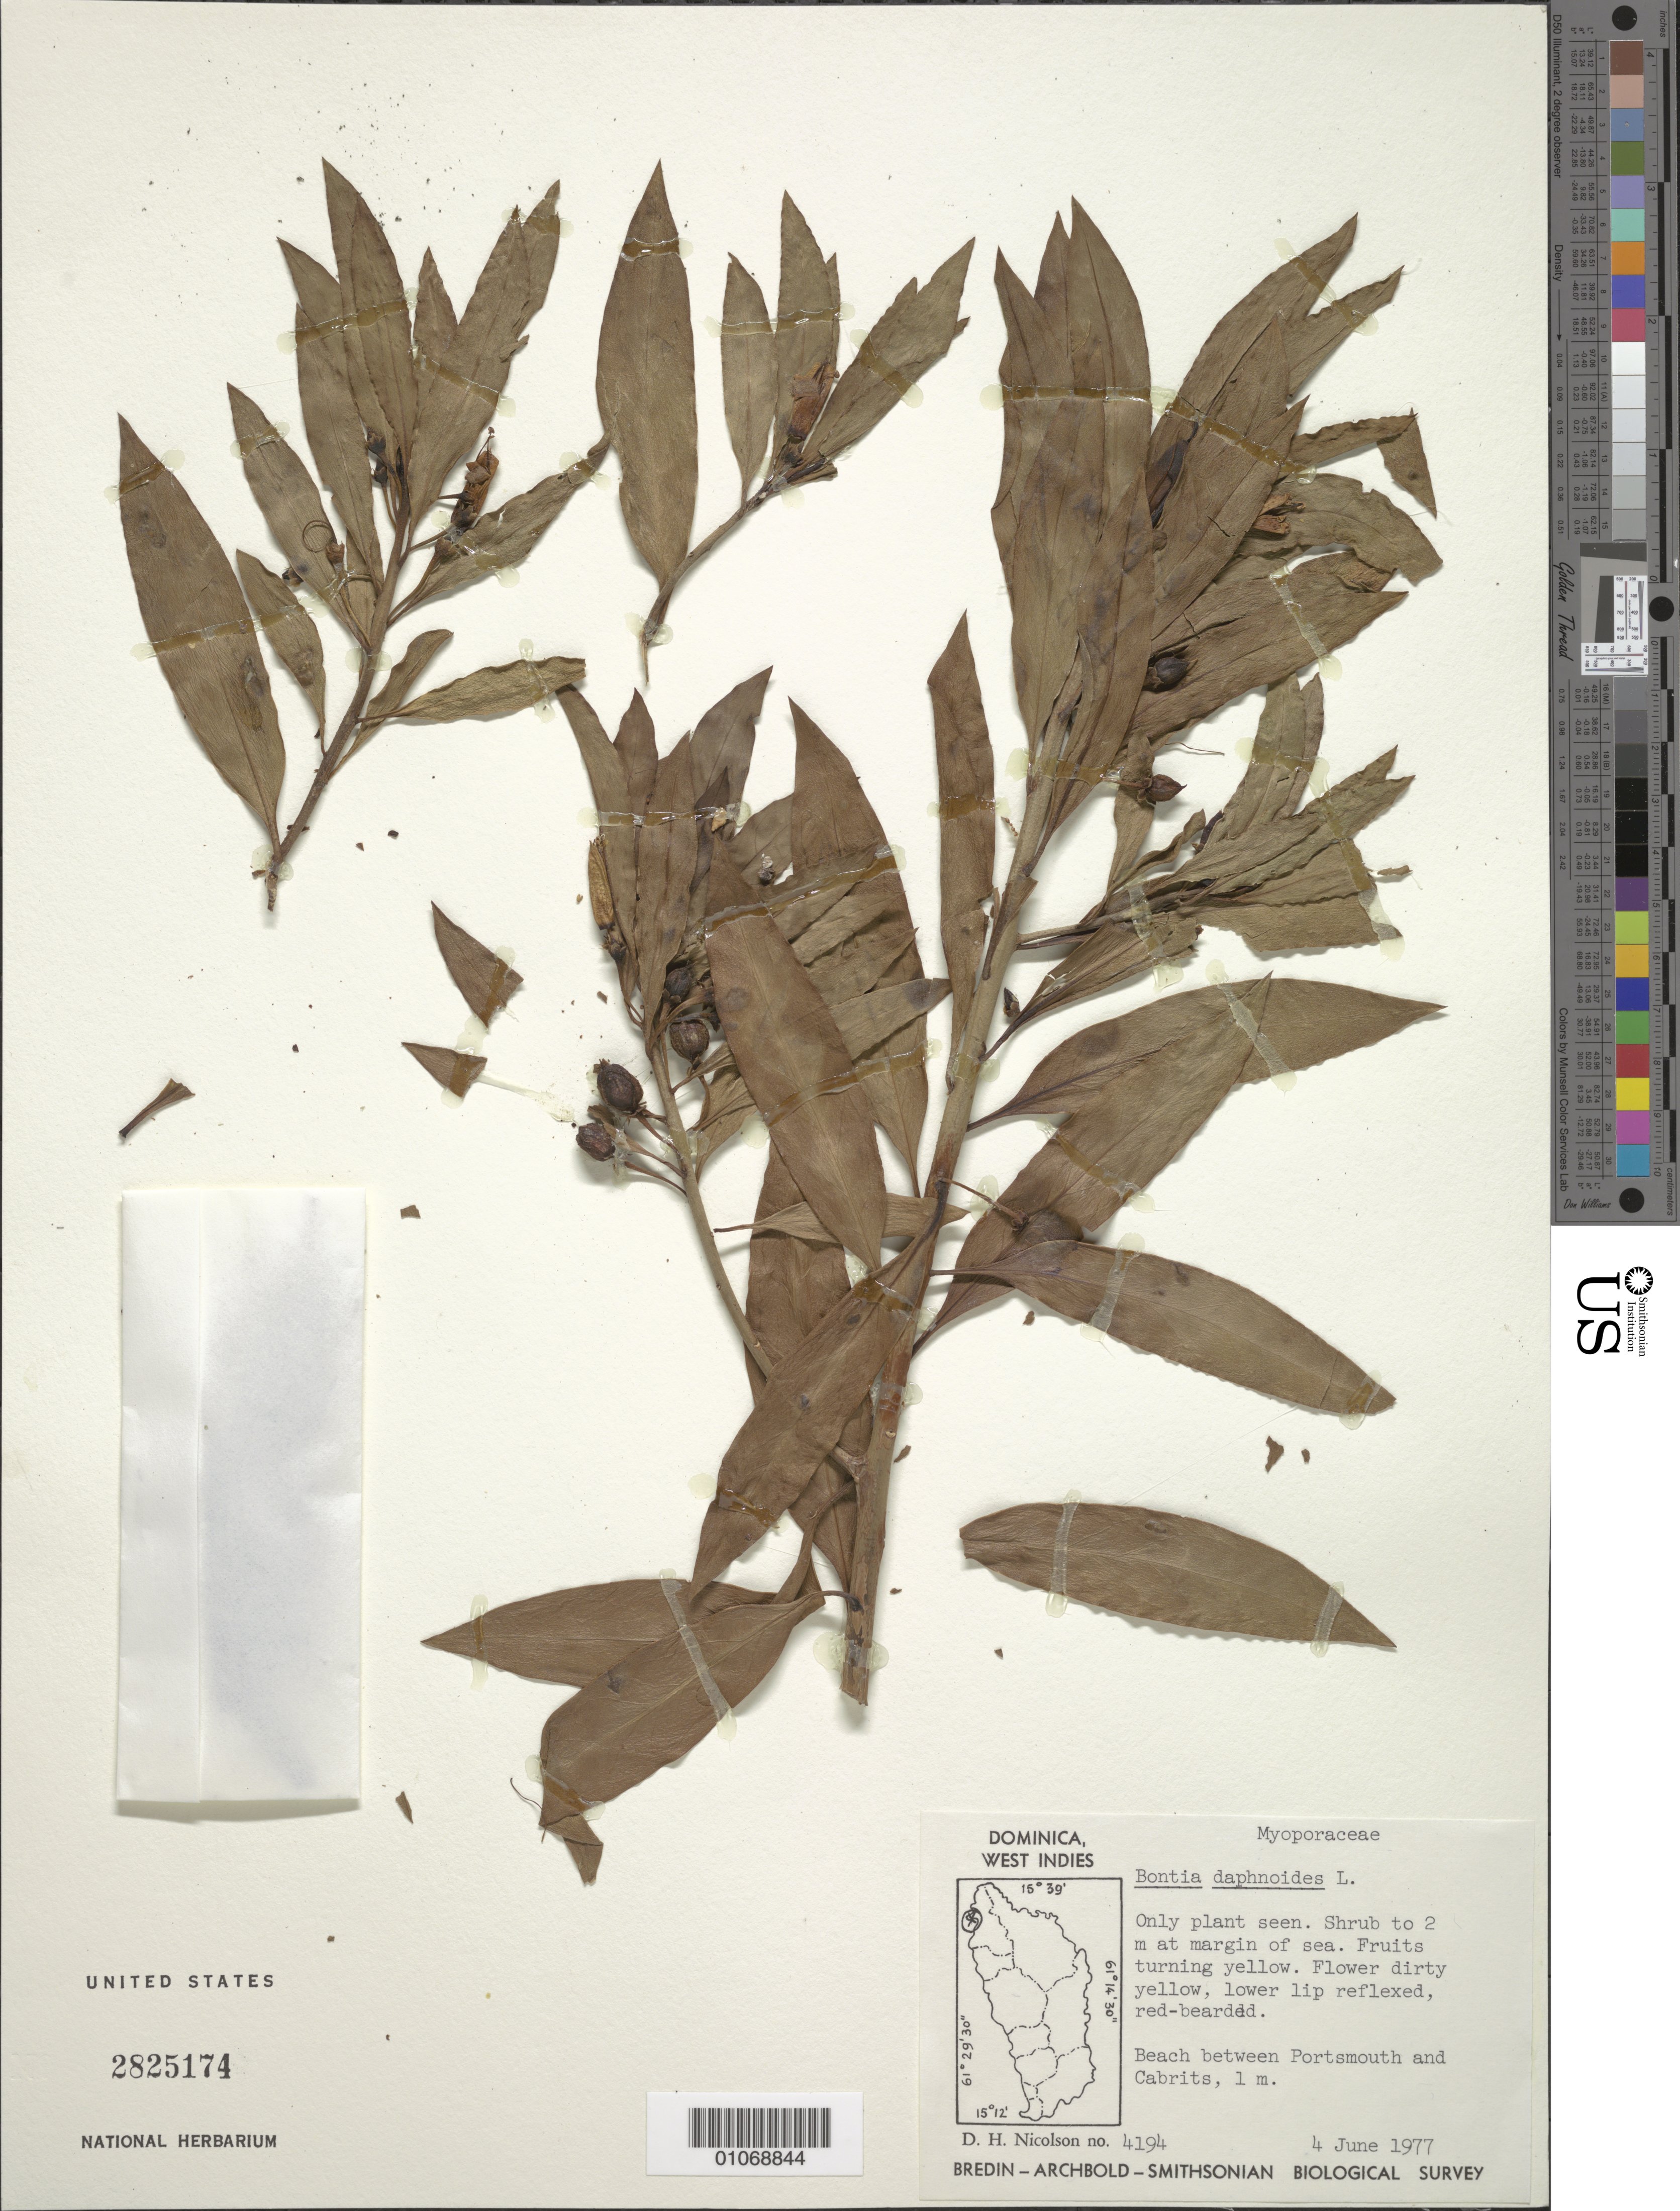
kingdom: Plantae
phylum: Tracheophyta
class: Magnoliopsida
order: Lamiales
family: Scrophulariaceae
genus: Bontia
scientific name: Bontia daphnoides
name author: L.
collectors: D. H. Nicolson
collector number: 4194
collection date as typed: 04 Jun 1977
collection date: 1977-06-04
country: Dominica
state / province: St. John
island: Dominica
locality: Beach between Portsmouth and Cabrits.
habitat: Only plant seen.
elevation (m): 1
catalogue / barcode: US 2825174